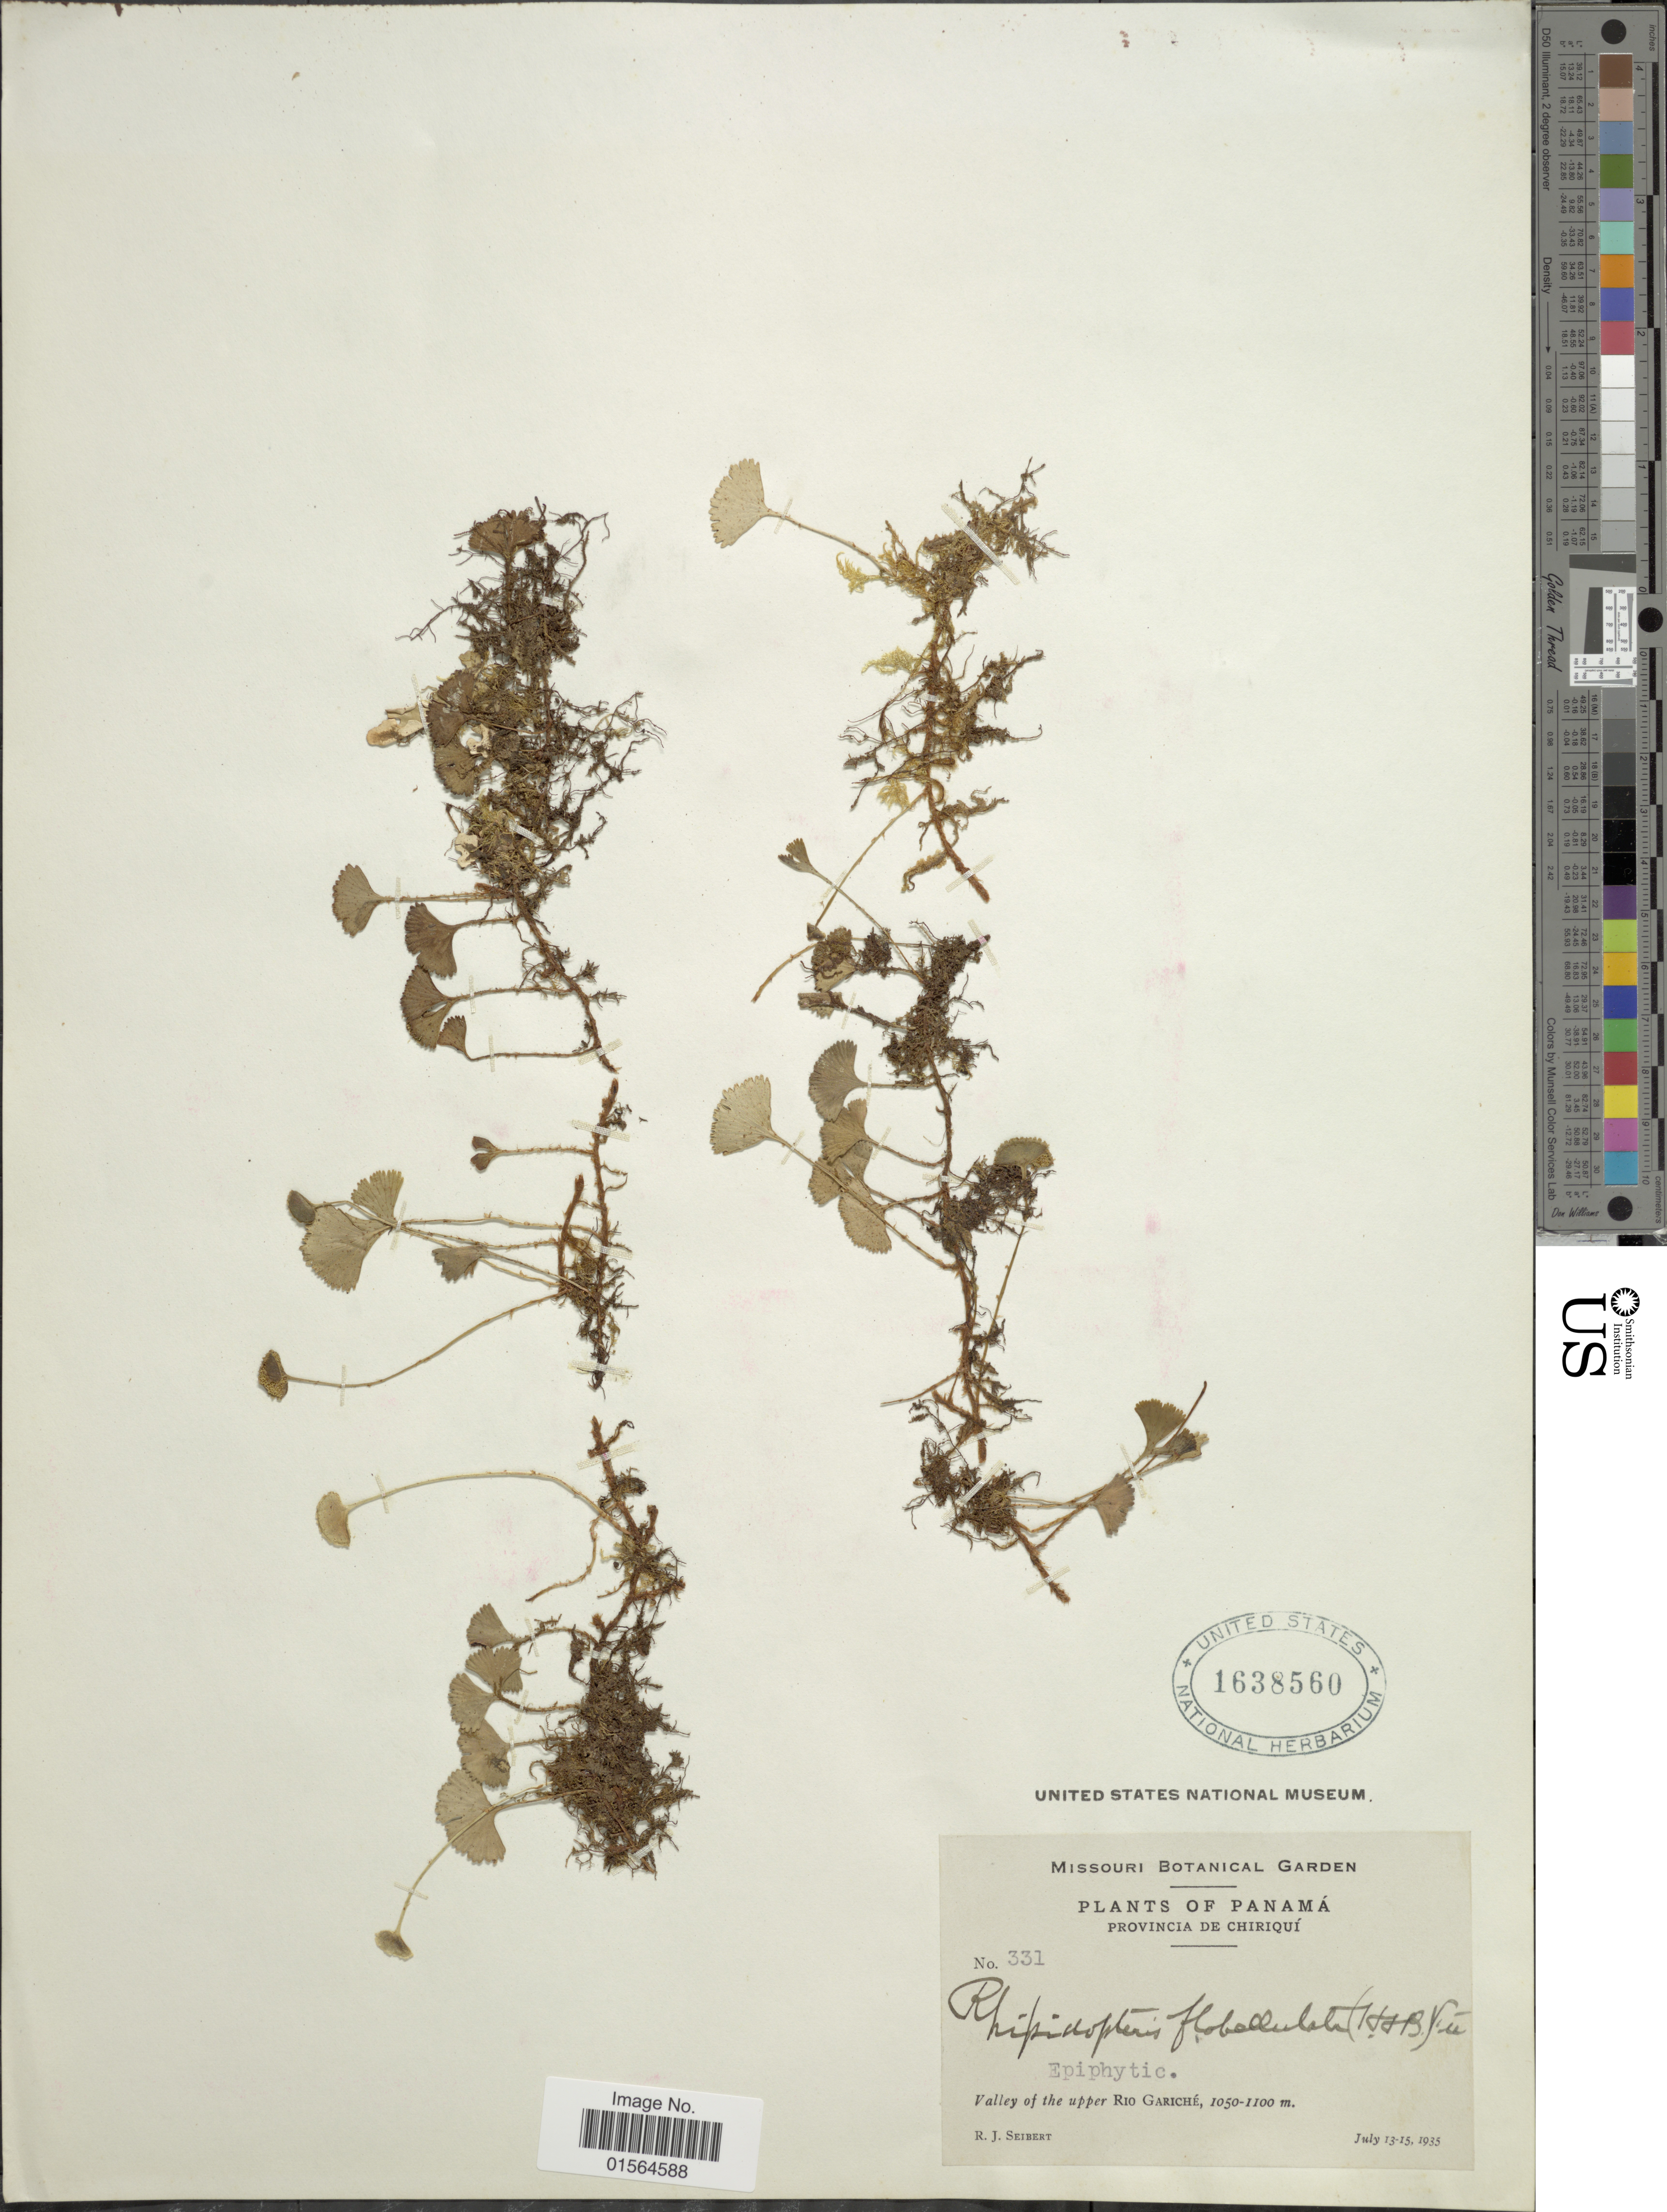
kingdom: Plantae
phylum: Tracheophyta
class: Polypodiopsida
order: Polypodiales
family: Dryopteridaceae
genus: Elaphoglossum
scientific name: Elaphoglossum peltatum f. flabellatum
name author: (Humb. & Bonpl. ex Willd.) Mickel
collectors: R. J. Seibert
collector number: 331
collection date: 1935-07-13/1935-07-15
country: Panama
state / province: Chiriqui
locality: Valley of the upper Rio Gariche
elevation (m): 1050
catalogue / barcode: US 1638560